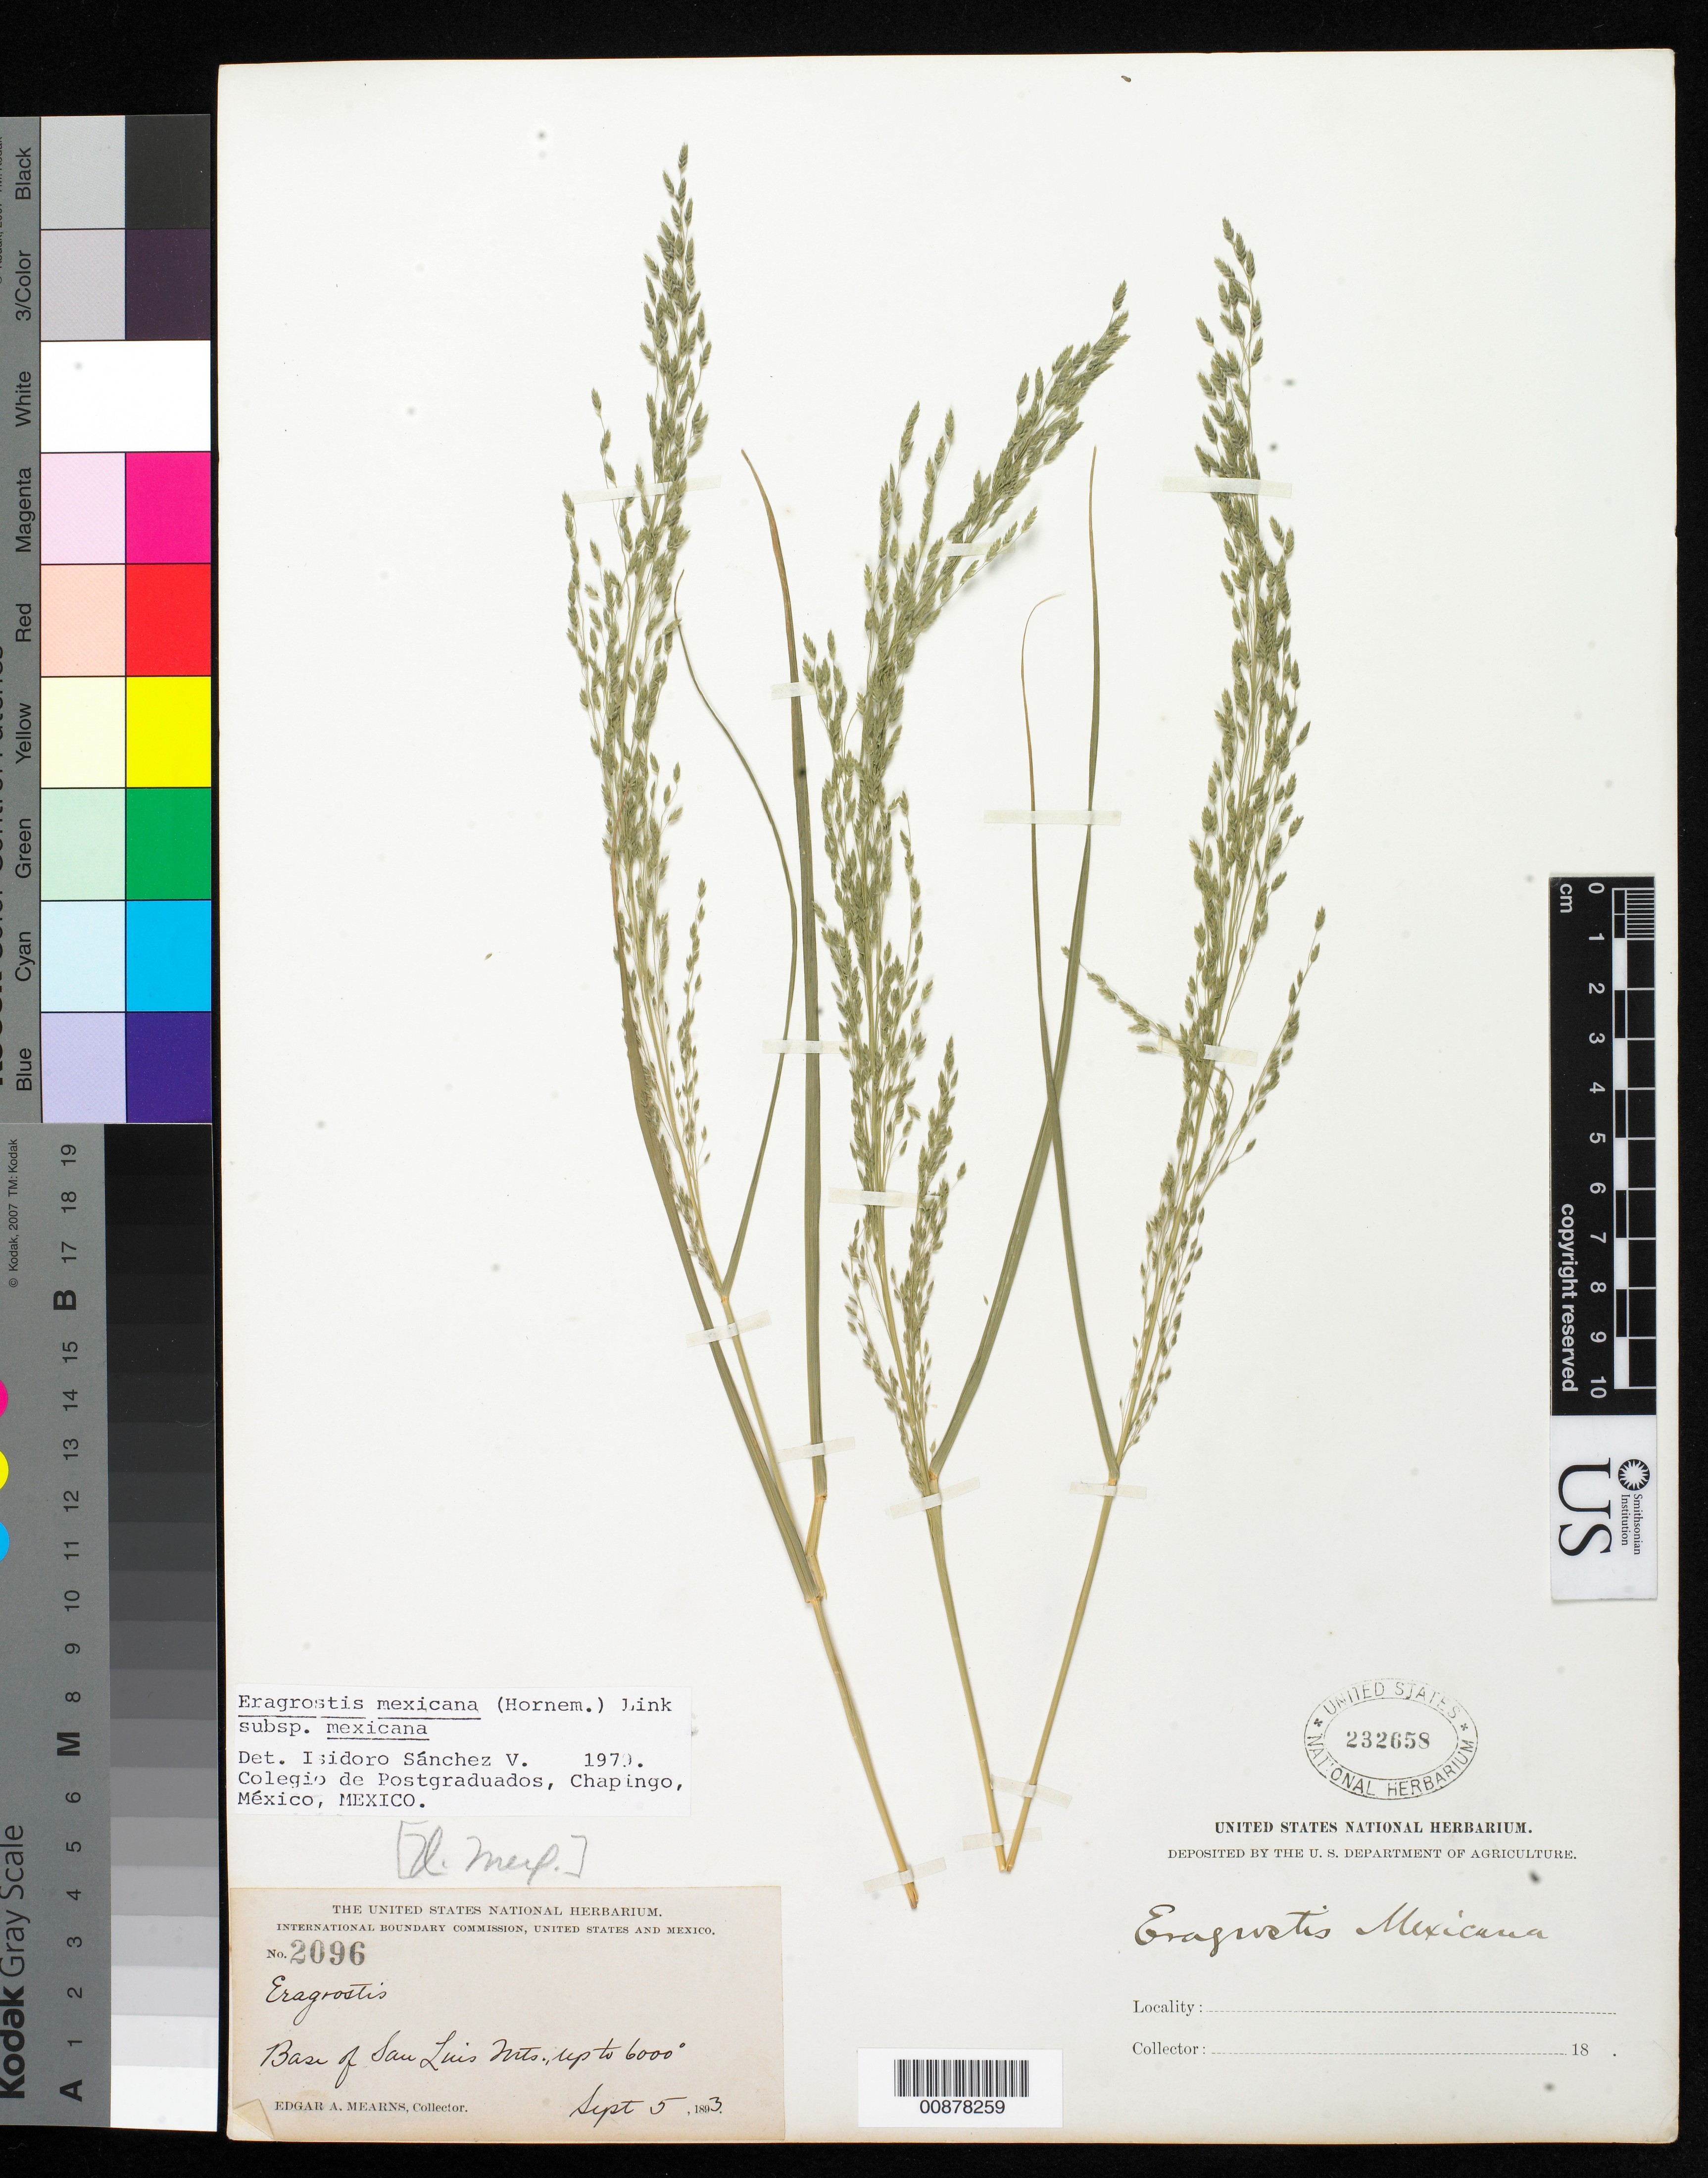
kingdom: Plantae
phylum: Tracheophyta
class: Liliopsida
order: Poales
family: Poaceae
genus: Eragrostis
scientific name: Eragrostis mexicana subsp. mexicana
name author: (Hornem.) Link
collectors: E. A. Mearns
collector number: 2096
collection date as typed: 05 Sep 1893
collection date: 1893-09-05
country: United States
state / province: New Mexico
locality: Base of San Luis Mts., New Mexico.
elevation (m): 1829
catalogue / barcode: US 232658